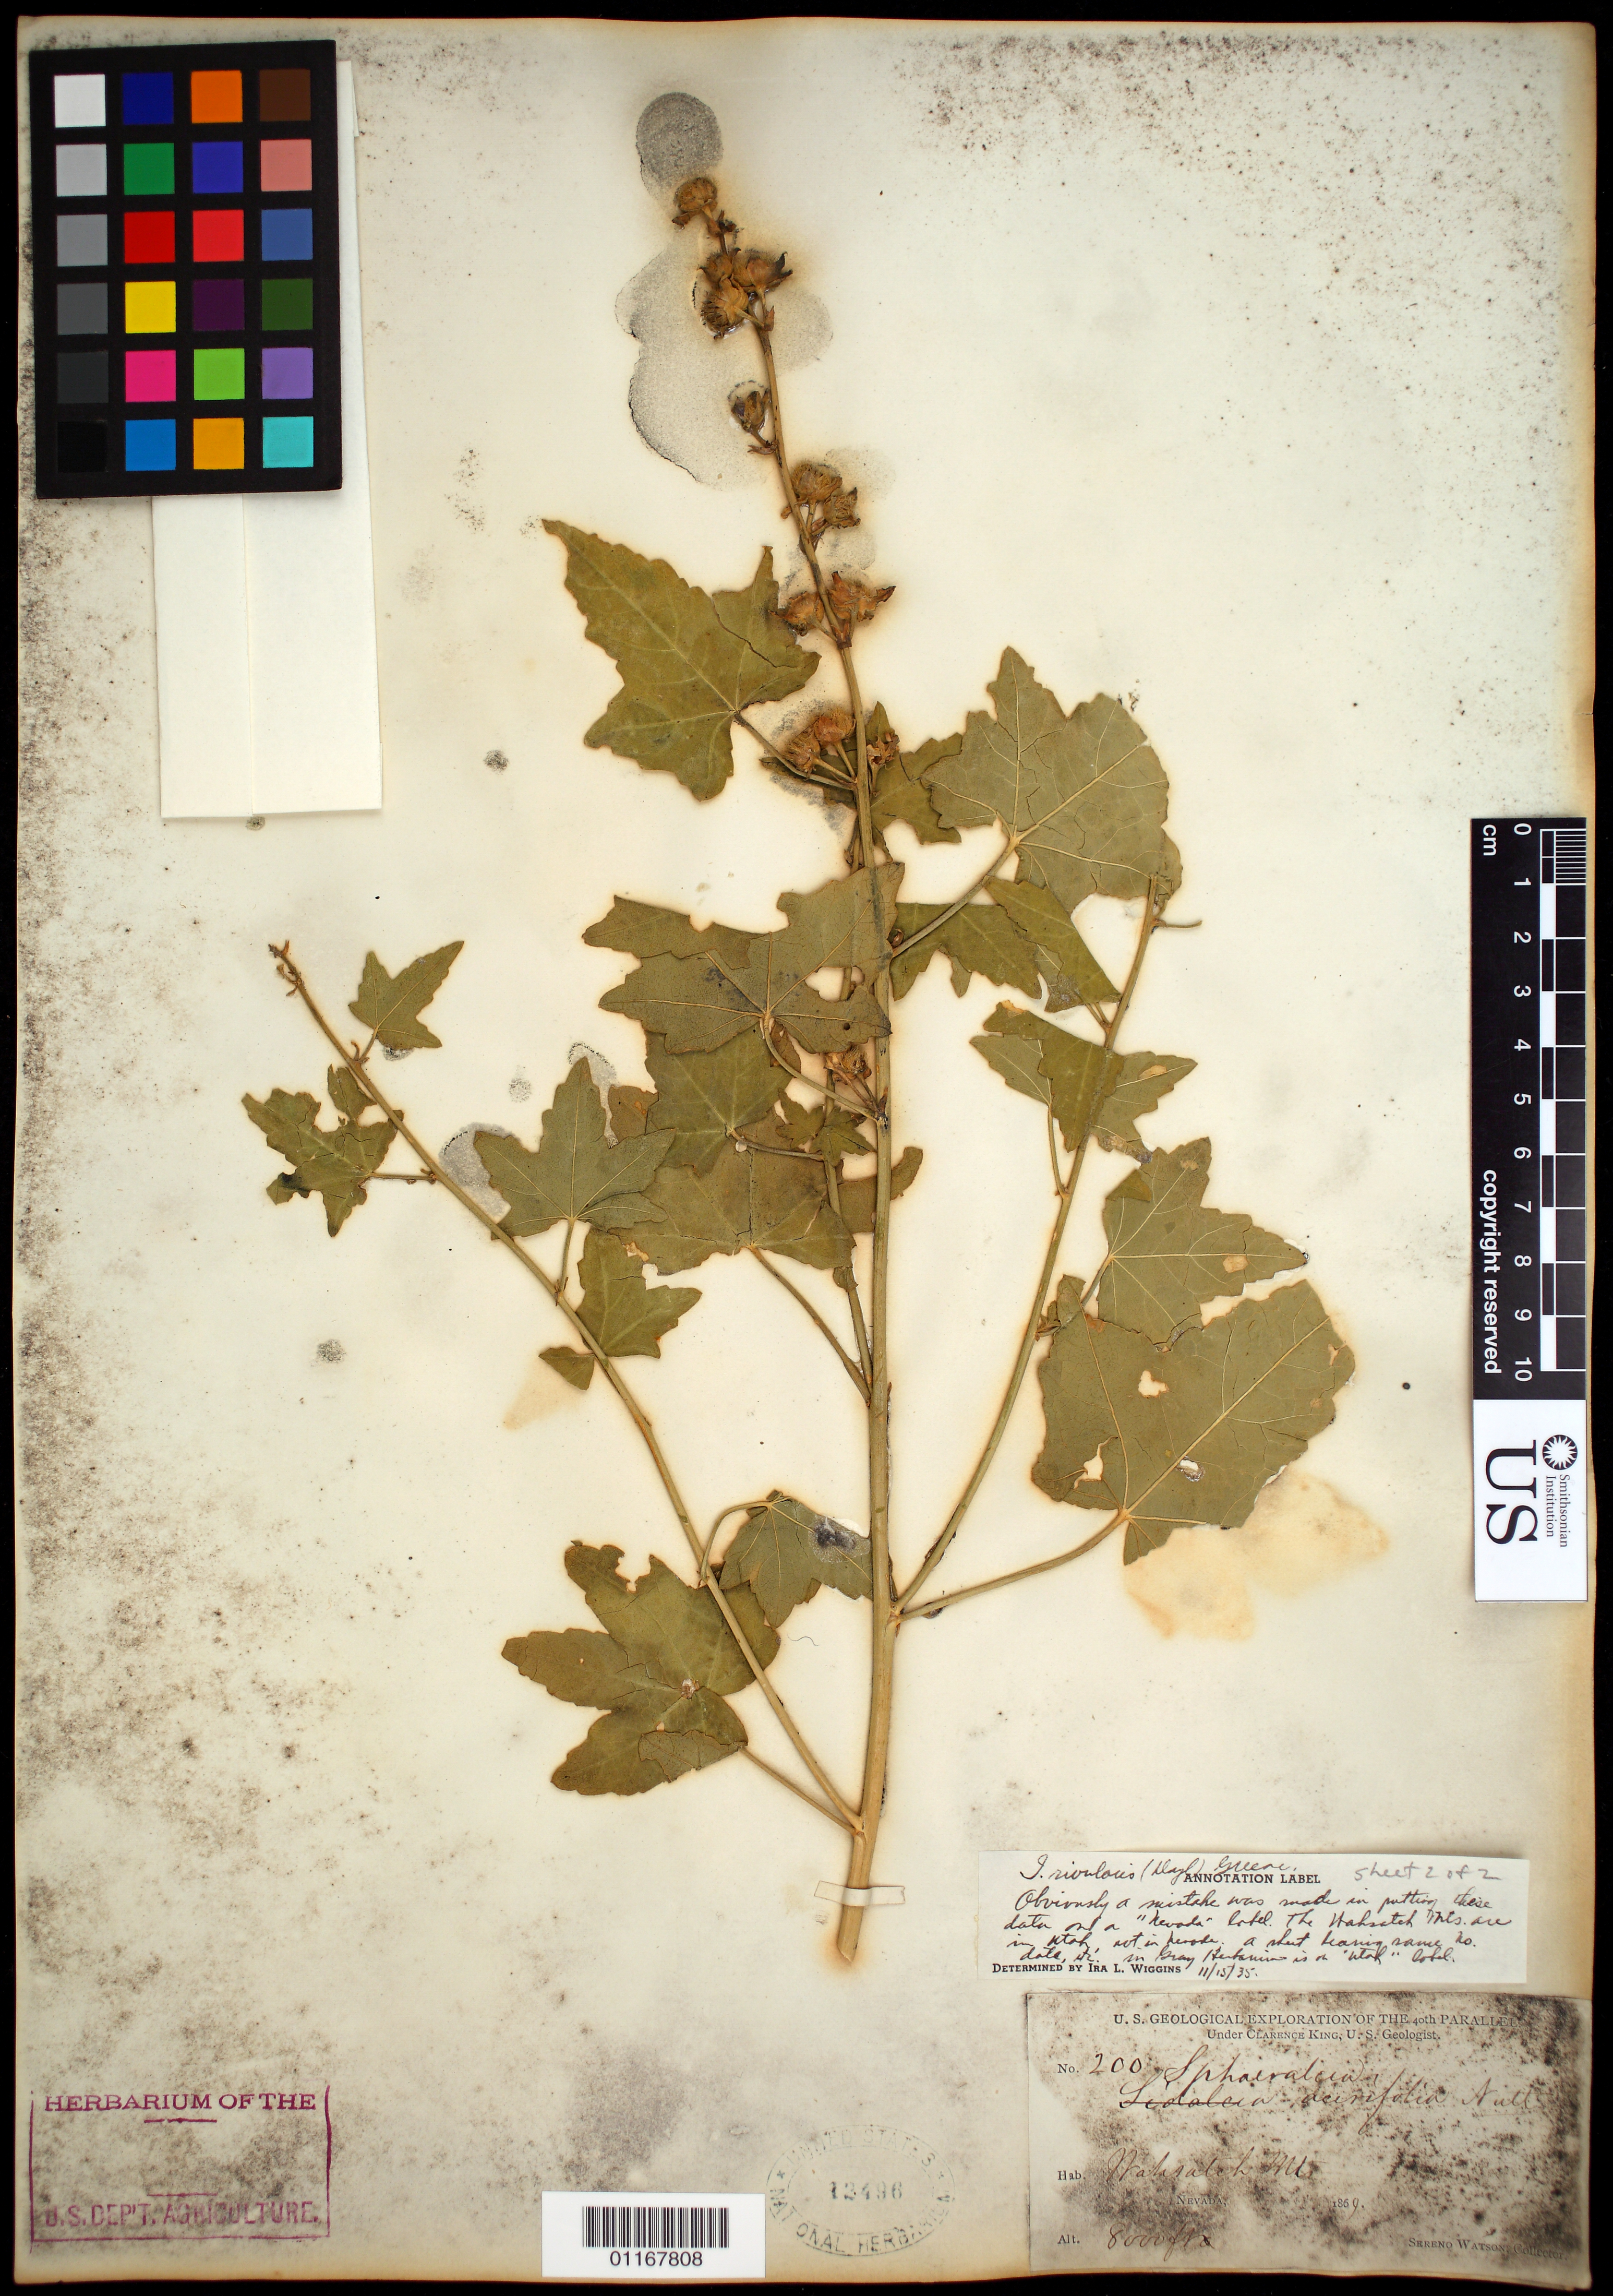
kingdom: Plantae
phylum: Tracheophyta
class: Magnoliopsida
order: Malvales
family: Malvaceae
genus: Iliamna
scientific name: Iliamna rivularis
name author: (Douglas) Greene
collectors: S. Watson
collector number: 200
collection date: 1869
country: United States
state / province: Nevada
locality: Wahasatch Mt.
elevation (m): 2438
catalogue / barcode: US 13496